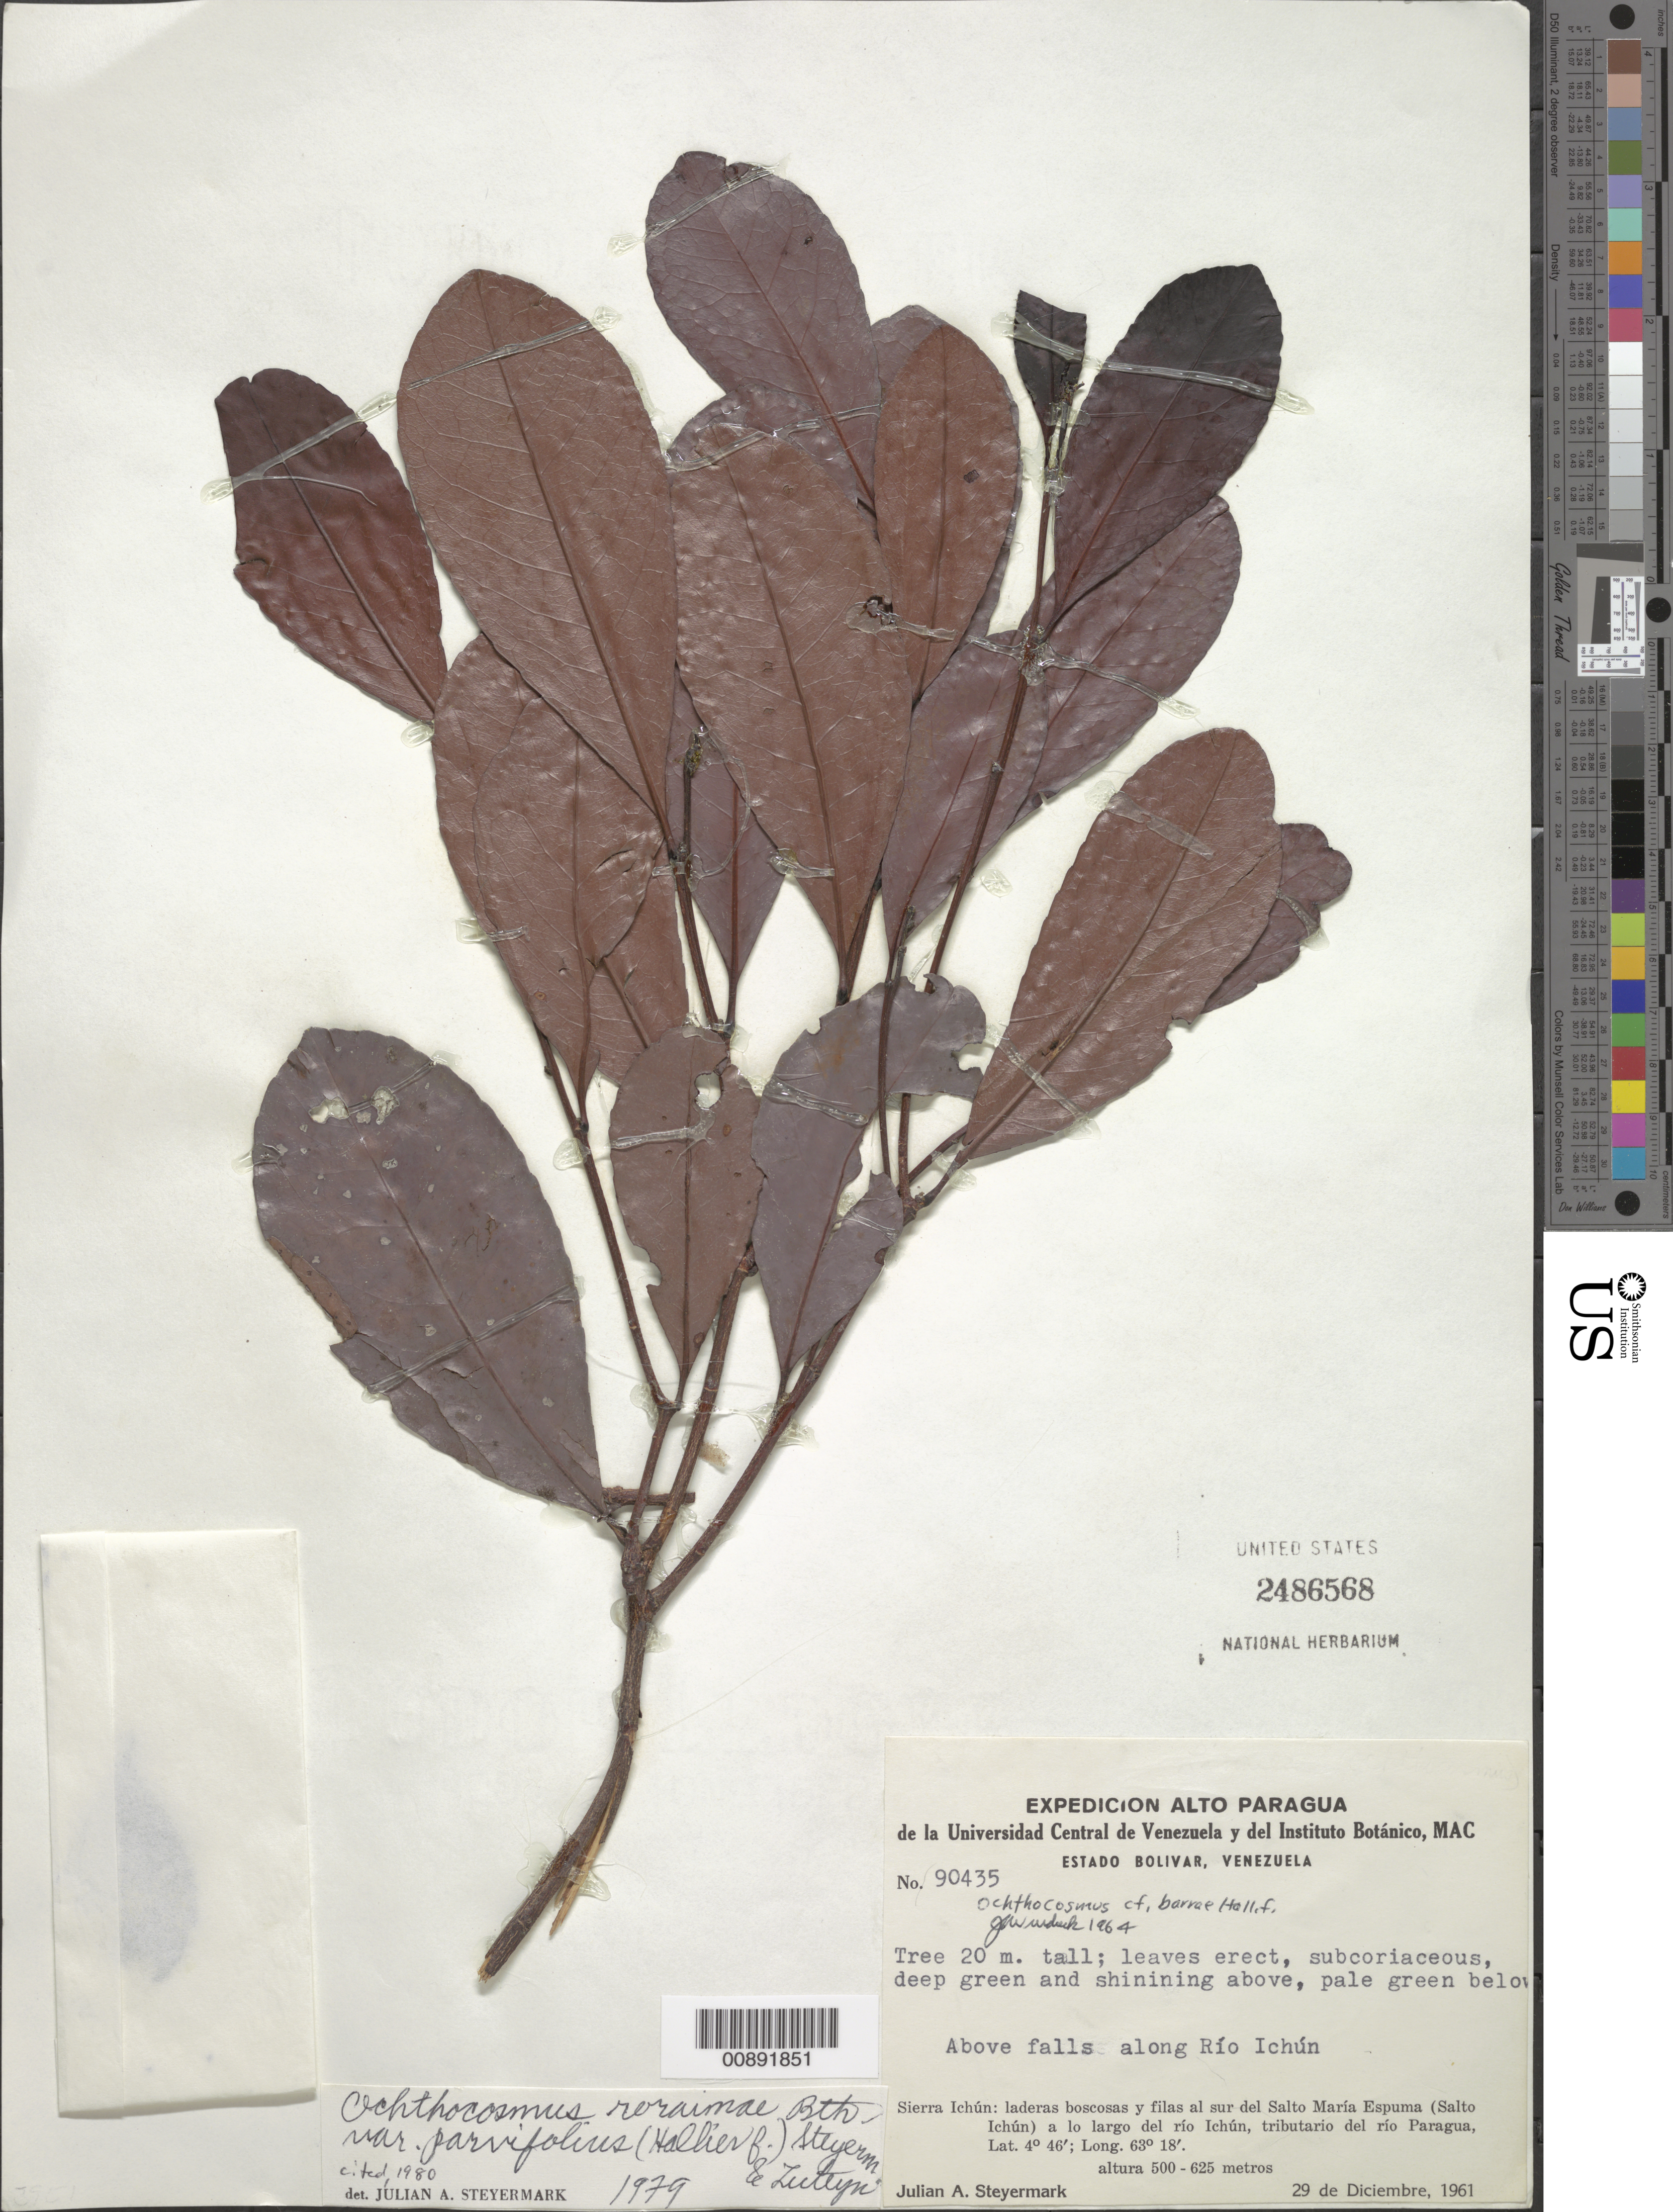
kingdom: Plantae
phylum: Tracheophyta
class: Magnoliopsida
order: Malpighiales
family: Ixonanthaceae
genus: Ochthocosmus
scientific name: Ochthocosmus roraimae var. parvifolius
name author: (Hallier f.) Steyerm.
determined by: Steyermark, Julian A., (VEN)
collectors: J. Steyermark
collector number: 90435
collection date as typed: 29-Dec-61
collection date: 1961-12-29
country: Venezuela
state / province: Bolívar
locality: Sierra Ichún: Salto María Espuma (Salto Ichún) del Río Ichún (tributary of río Paragua); above falls along Rio Ichun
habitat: Above falls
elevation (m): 500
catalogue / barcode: US 2486568